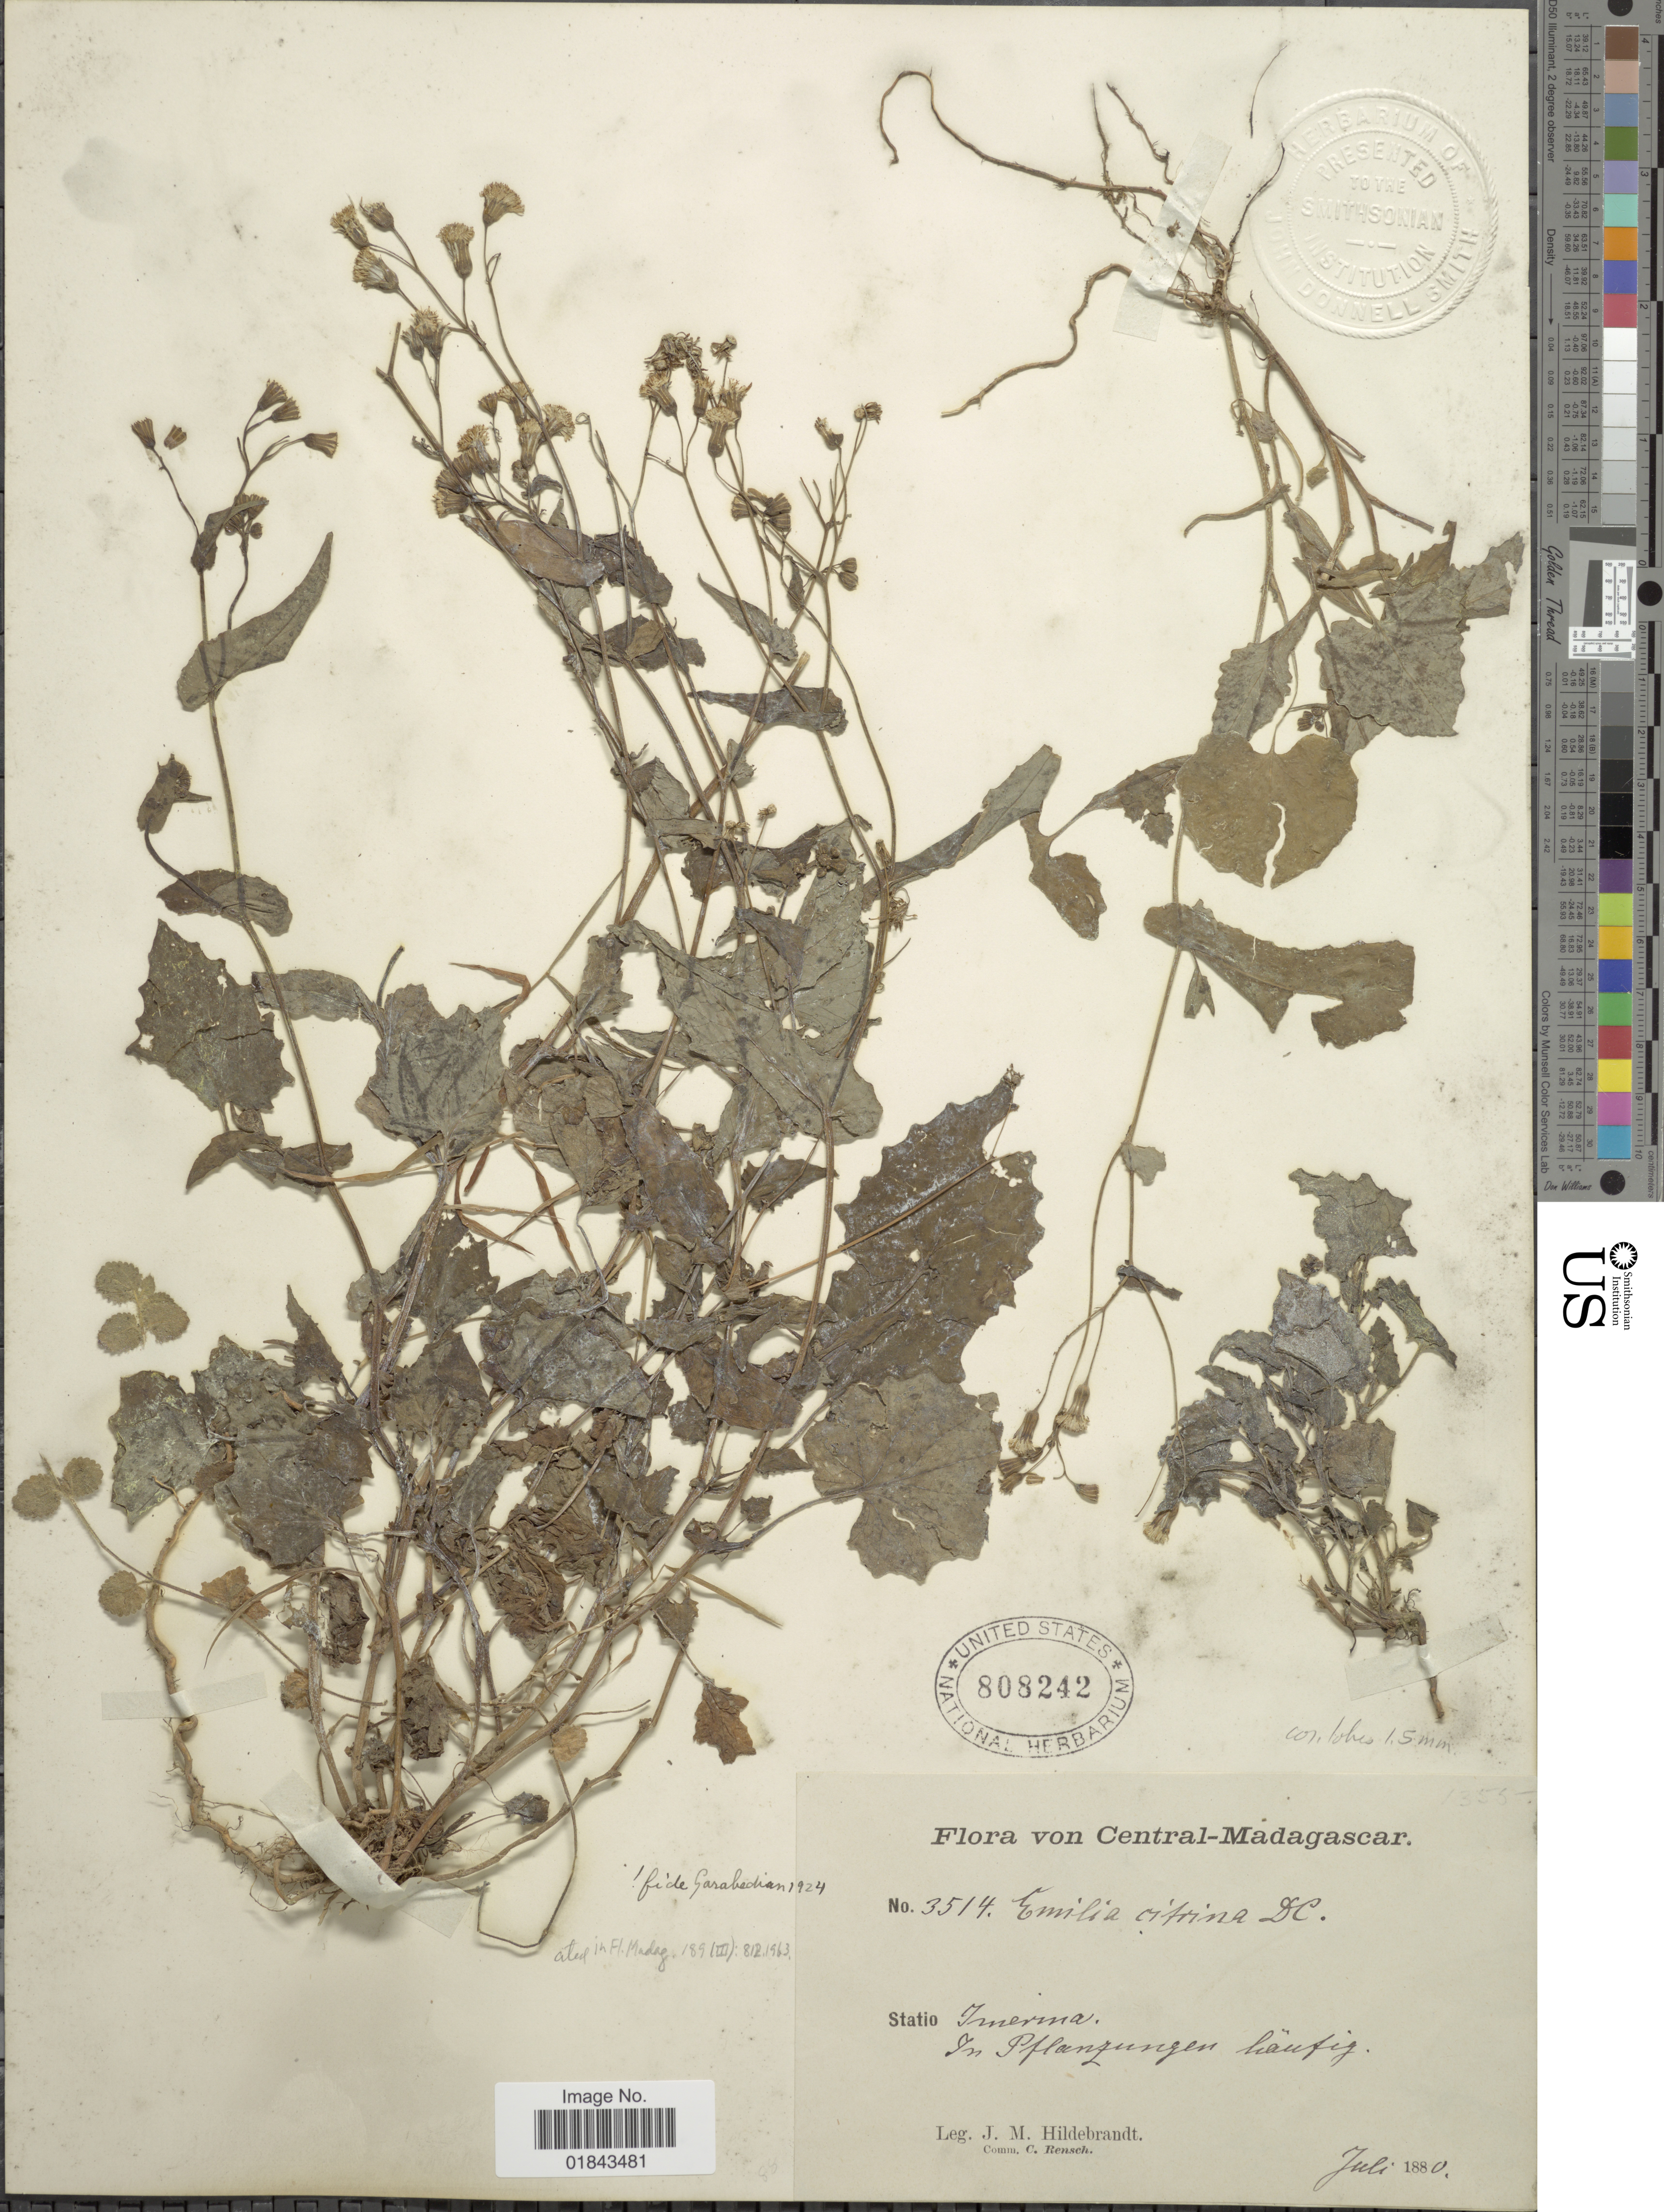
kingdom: Plantae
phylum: Tracheophyta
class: Magnoliopsida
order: Asterales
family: Asteraceae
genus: Emilia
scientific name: Emilia citrina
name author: DC.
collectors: J. Hildebrandt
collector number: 3514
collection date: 1880-07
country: Madagascar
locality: Central Madagascar, Imerina. In Pflanzungen häufig.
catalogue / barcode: US 808242